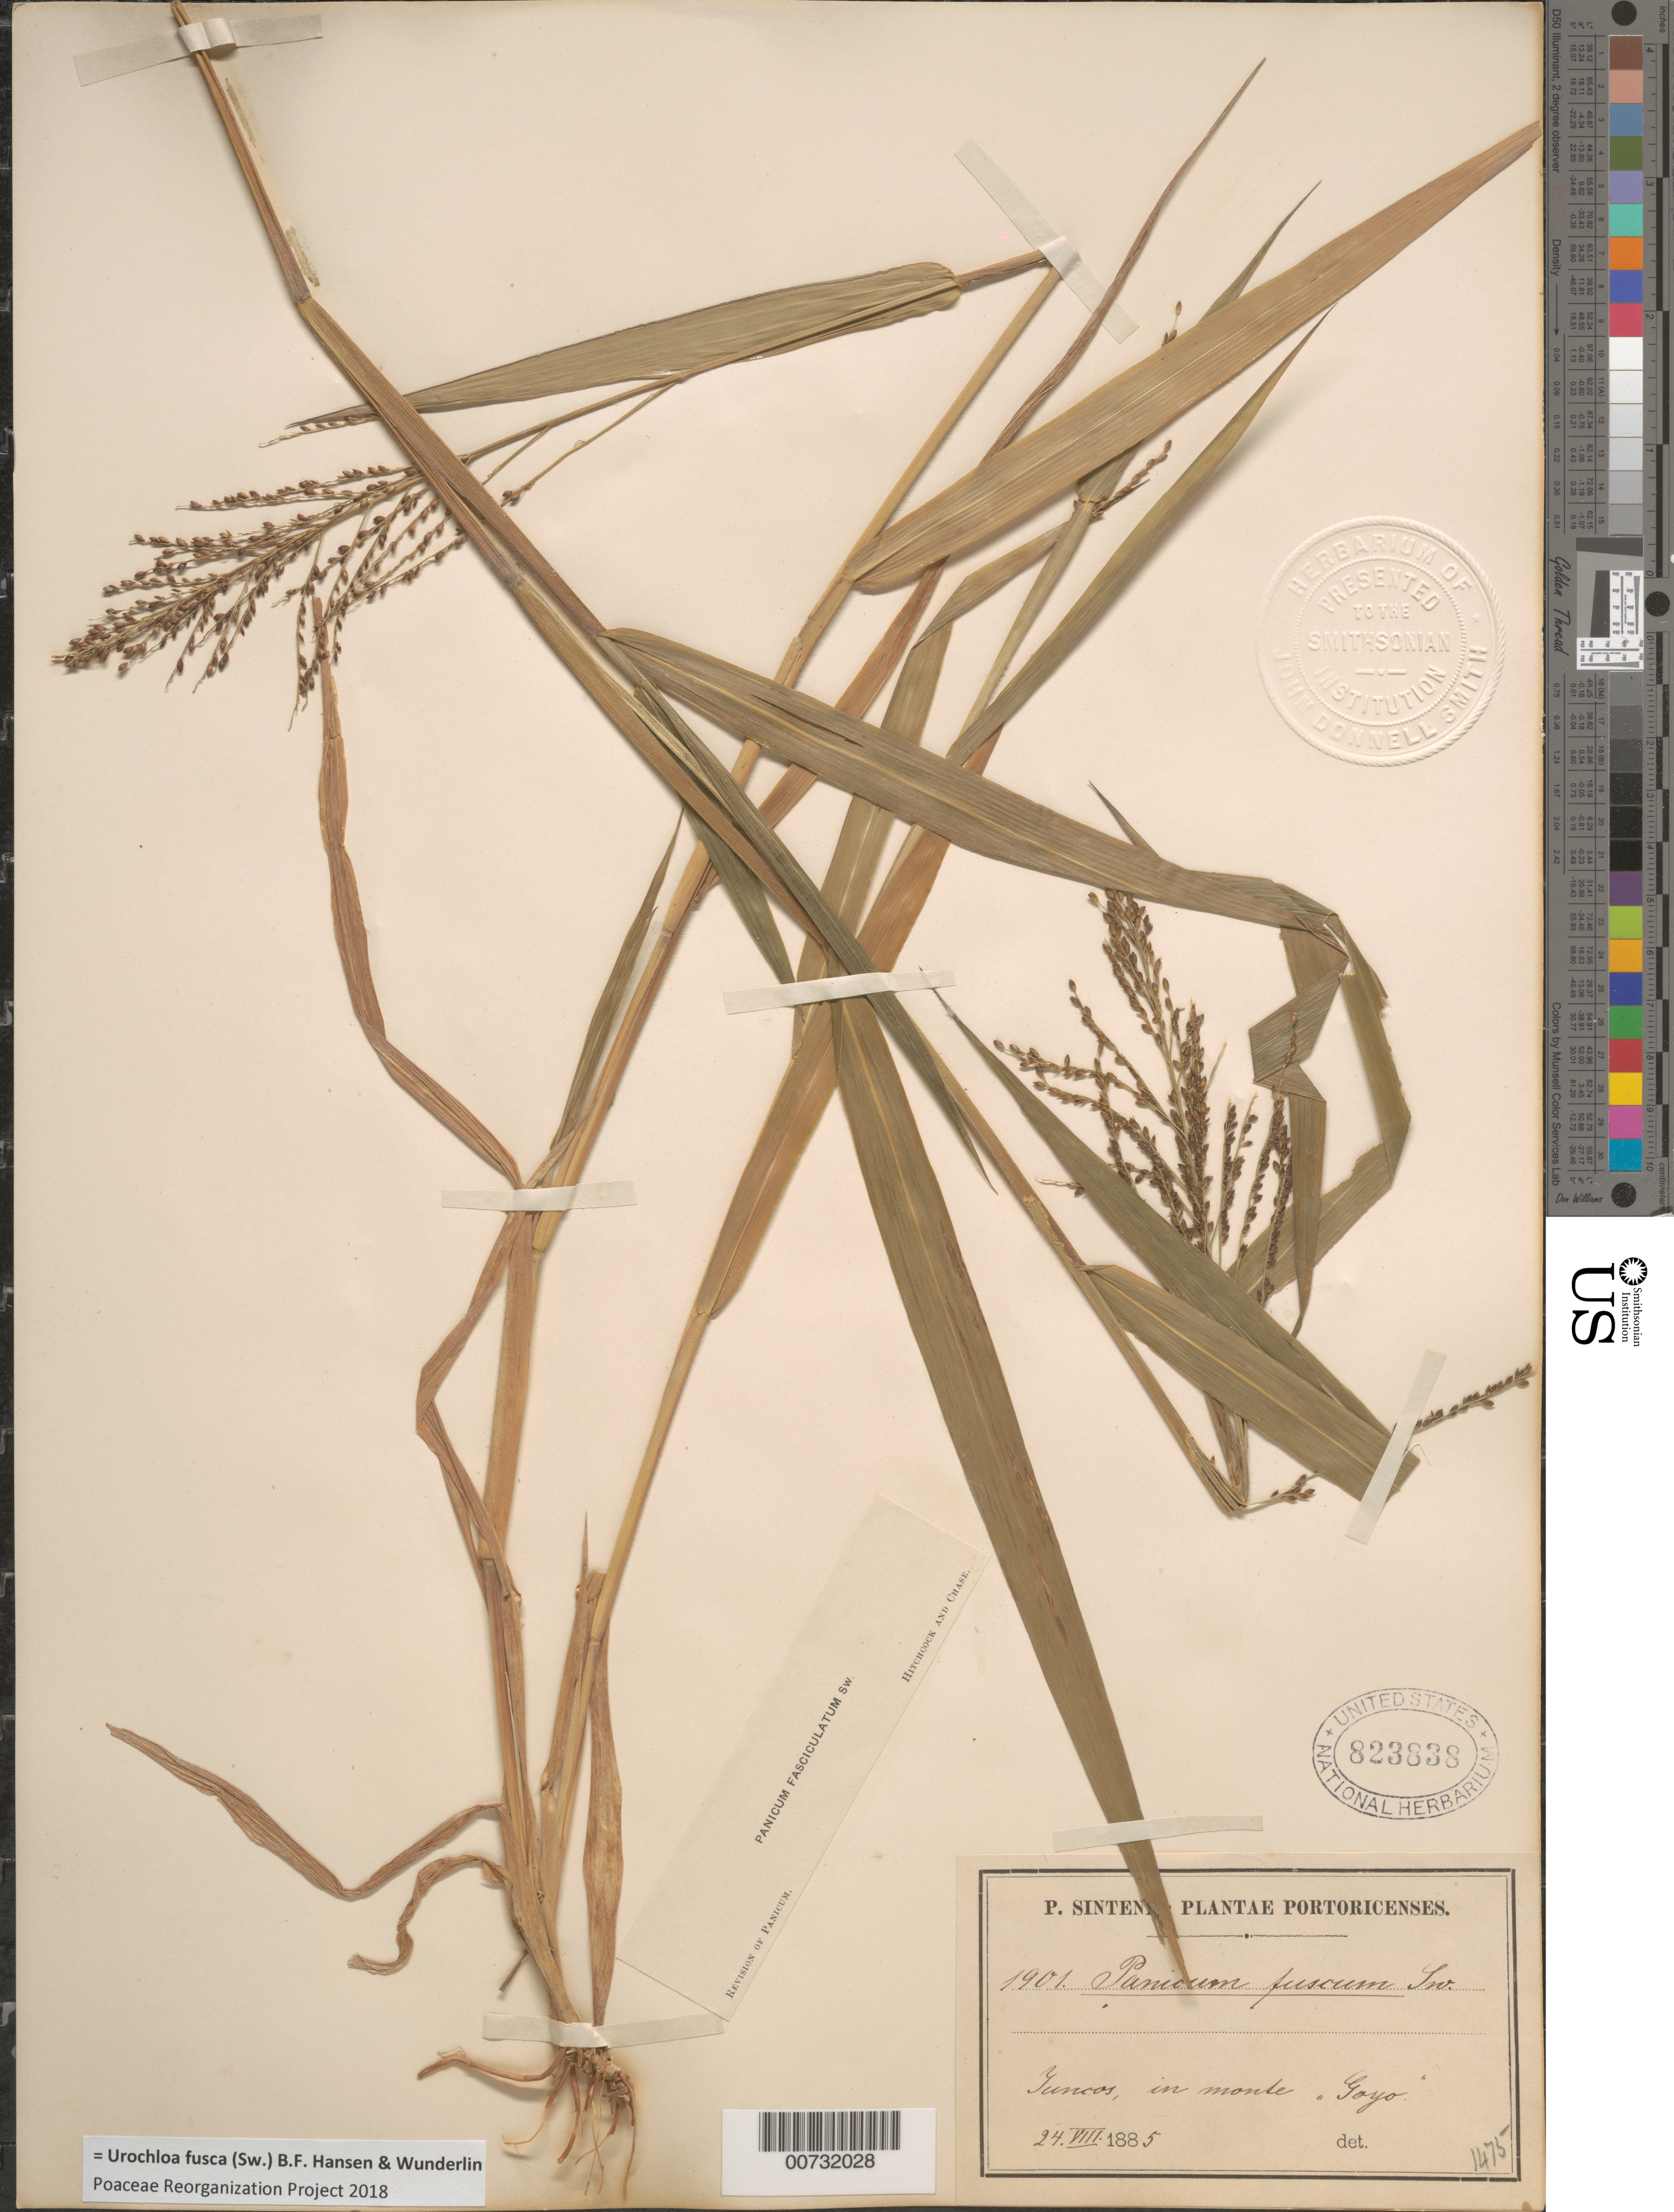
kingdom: Plantae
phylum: Tracheophyta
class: Liliopsida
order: Poales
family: Poaceae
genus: Urochloa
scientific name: Urochloa fusca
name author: (Sw.) B.F. Hansen & Wunderlin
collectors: P. Sintenis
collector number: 1901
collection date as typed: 24 Aug 1885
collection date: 1885-08-24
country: Puerto Rico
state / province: Juncos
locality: Juncos, in monte "Goyo"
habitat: In monte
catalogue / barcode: US 823838